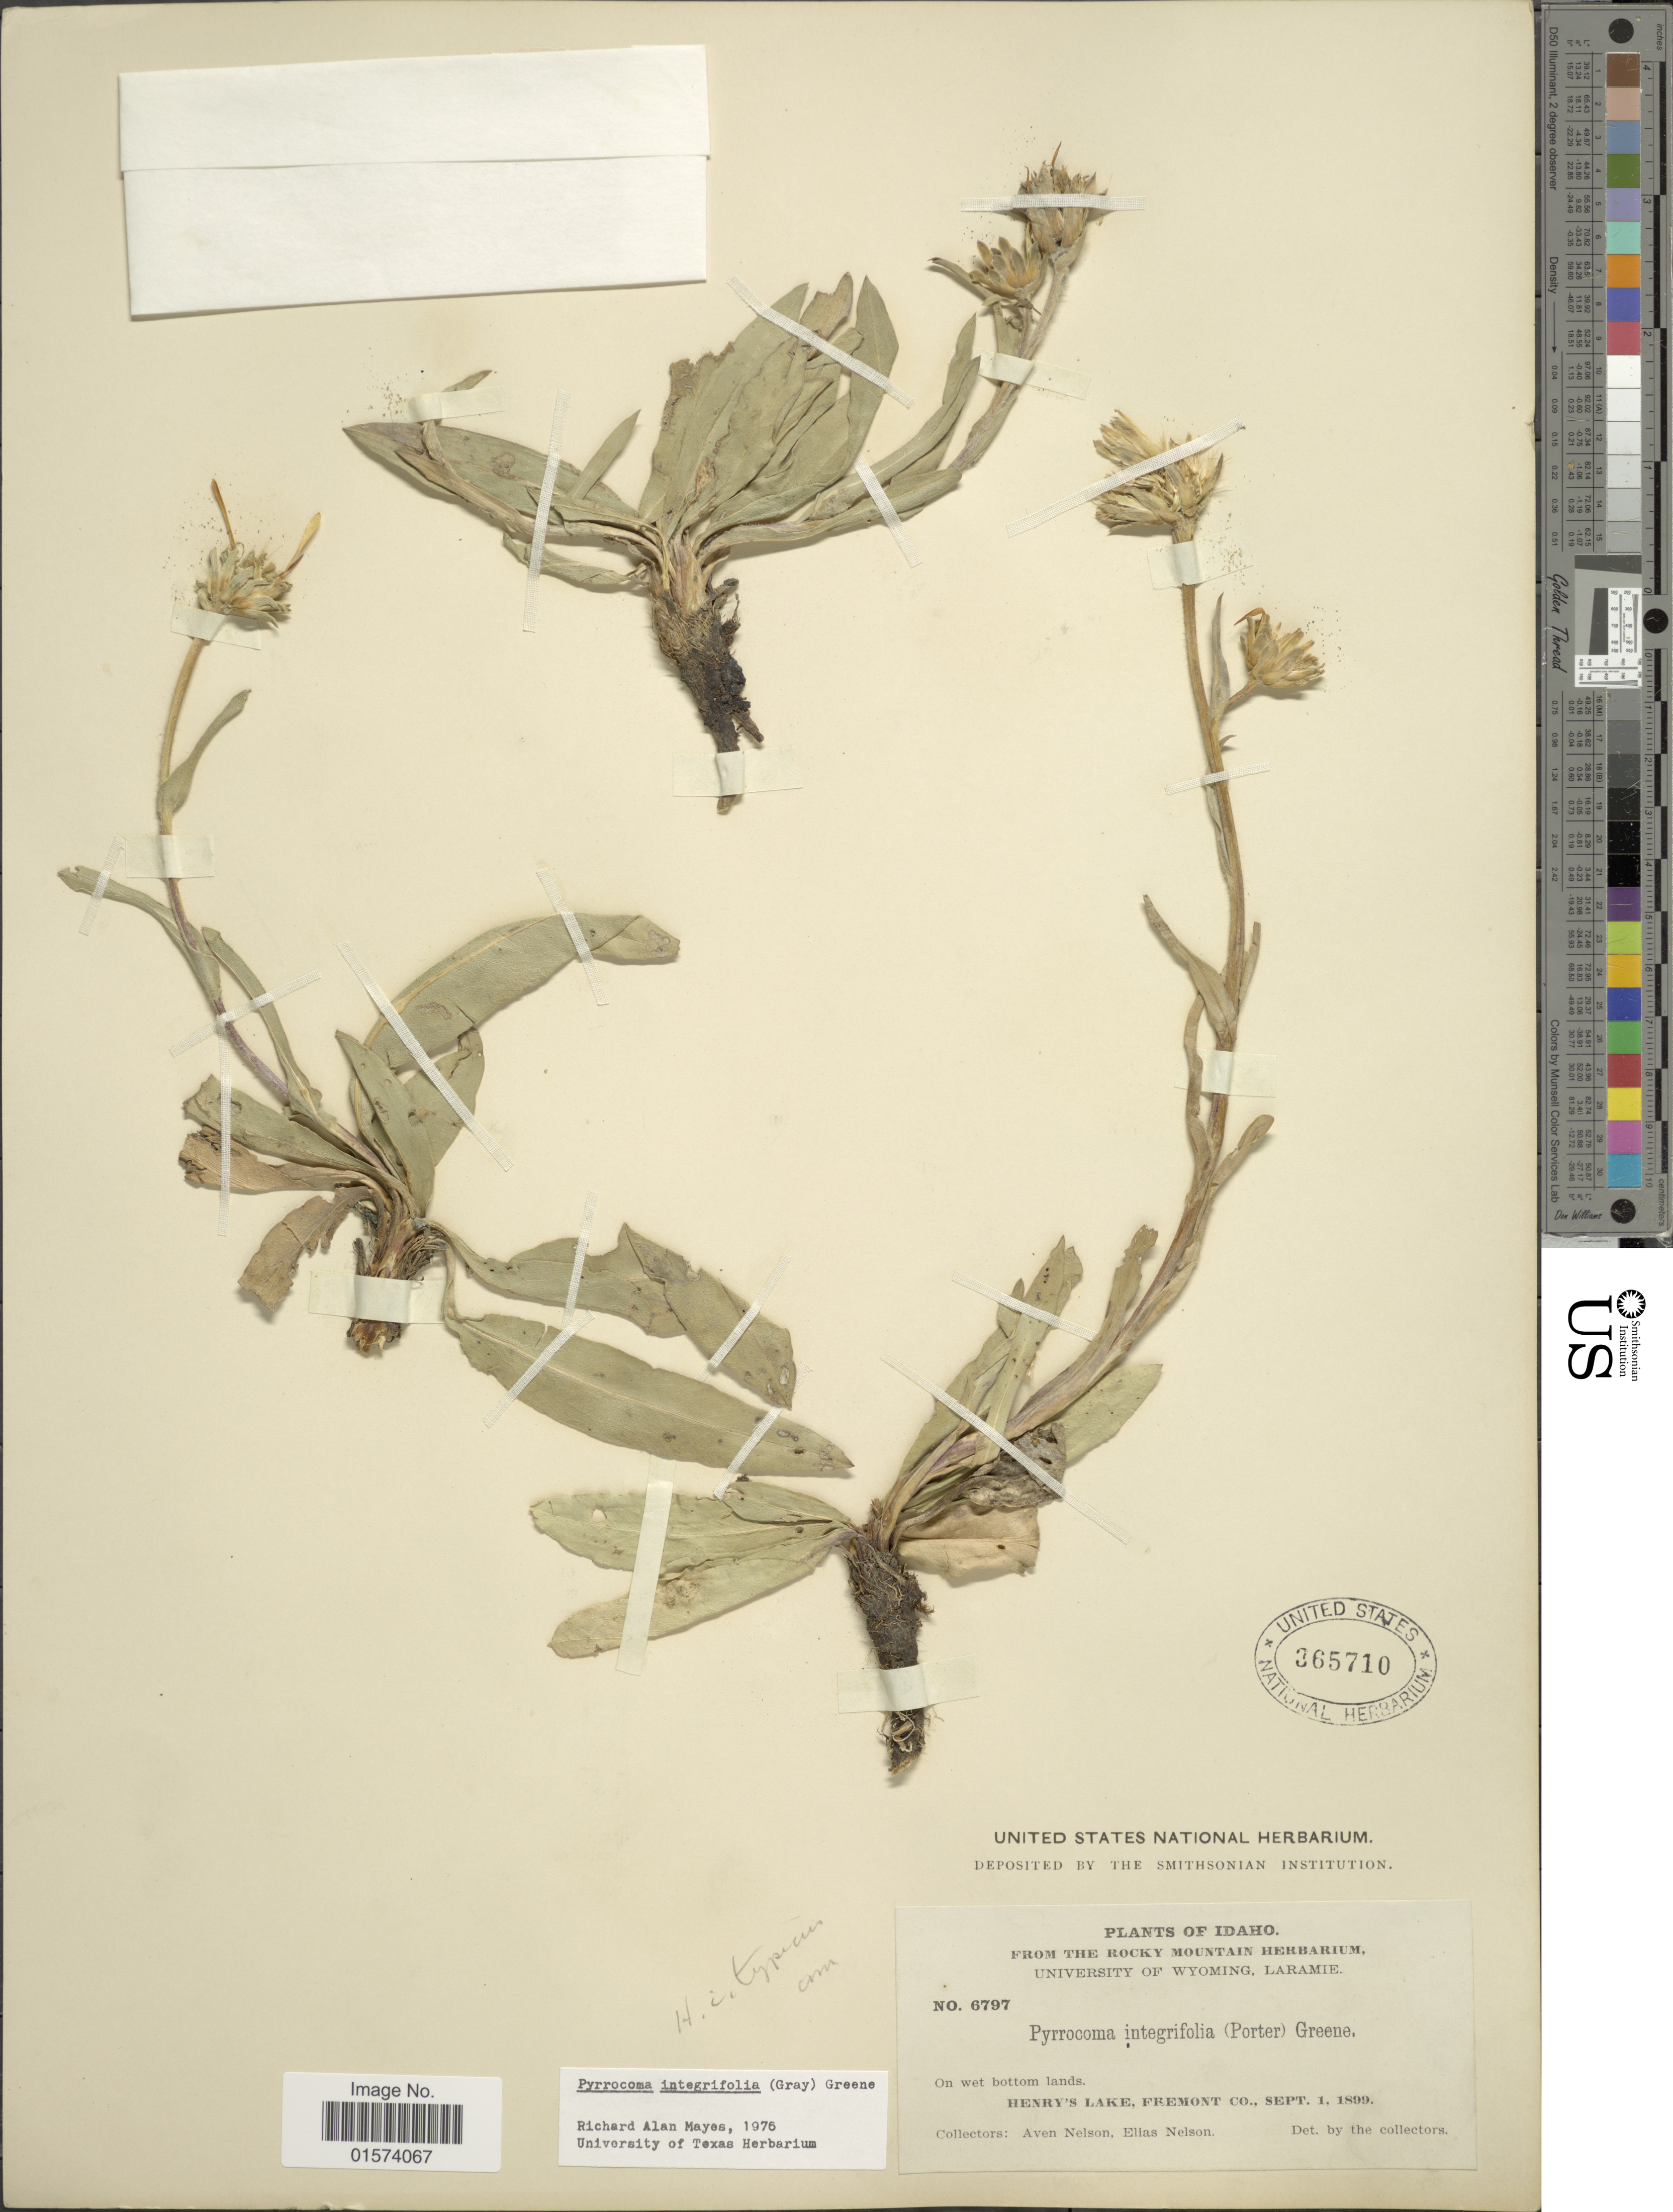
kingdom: Plantae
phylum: Tracheophyta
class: Magnoliopsida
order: Asterales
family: Asteraceae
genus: Pyrrocoma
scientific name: Pyrrocoma integrifolia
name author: (Porter ex A. Gray) Greene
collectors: A. Nelson & E. Nelson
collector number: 6797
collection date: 1899-09-01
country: United States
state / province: Idaho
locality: On wet bottom lands, Henry's Lake, Fremont co.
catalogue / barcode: US 365710